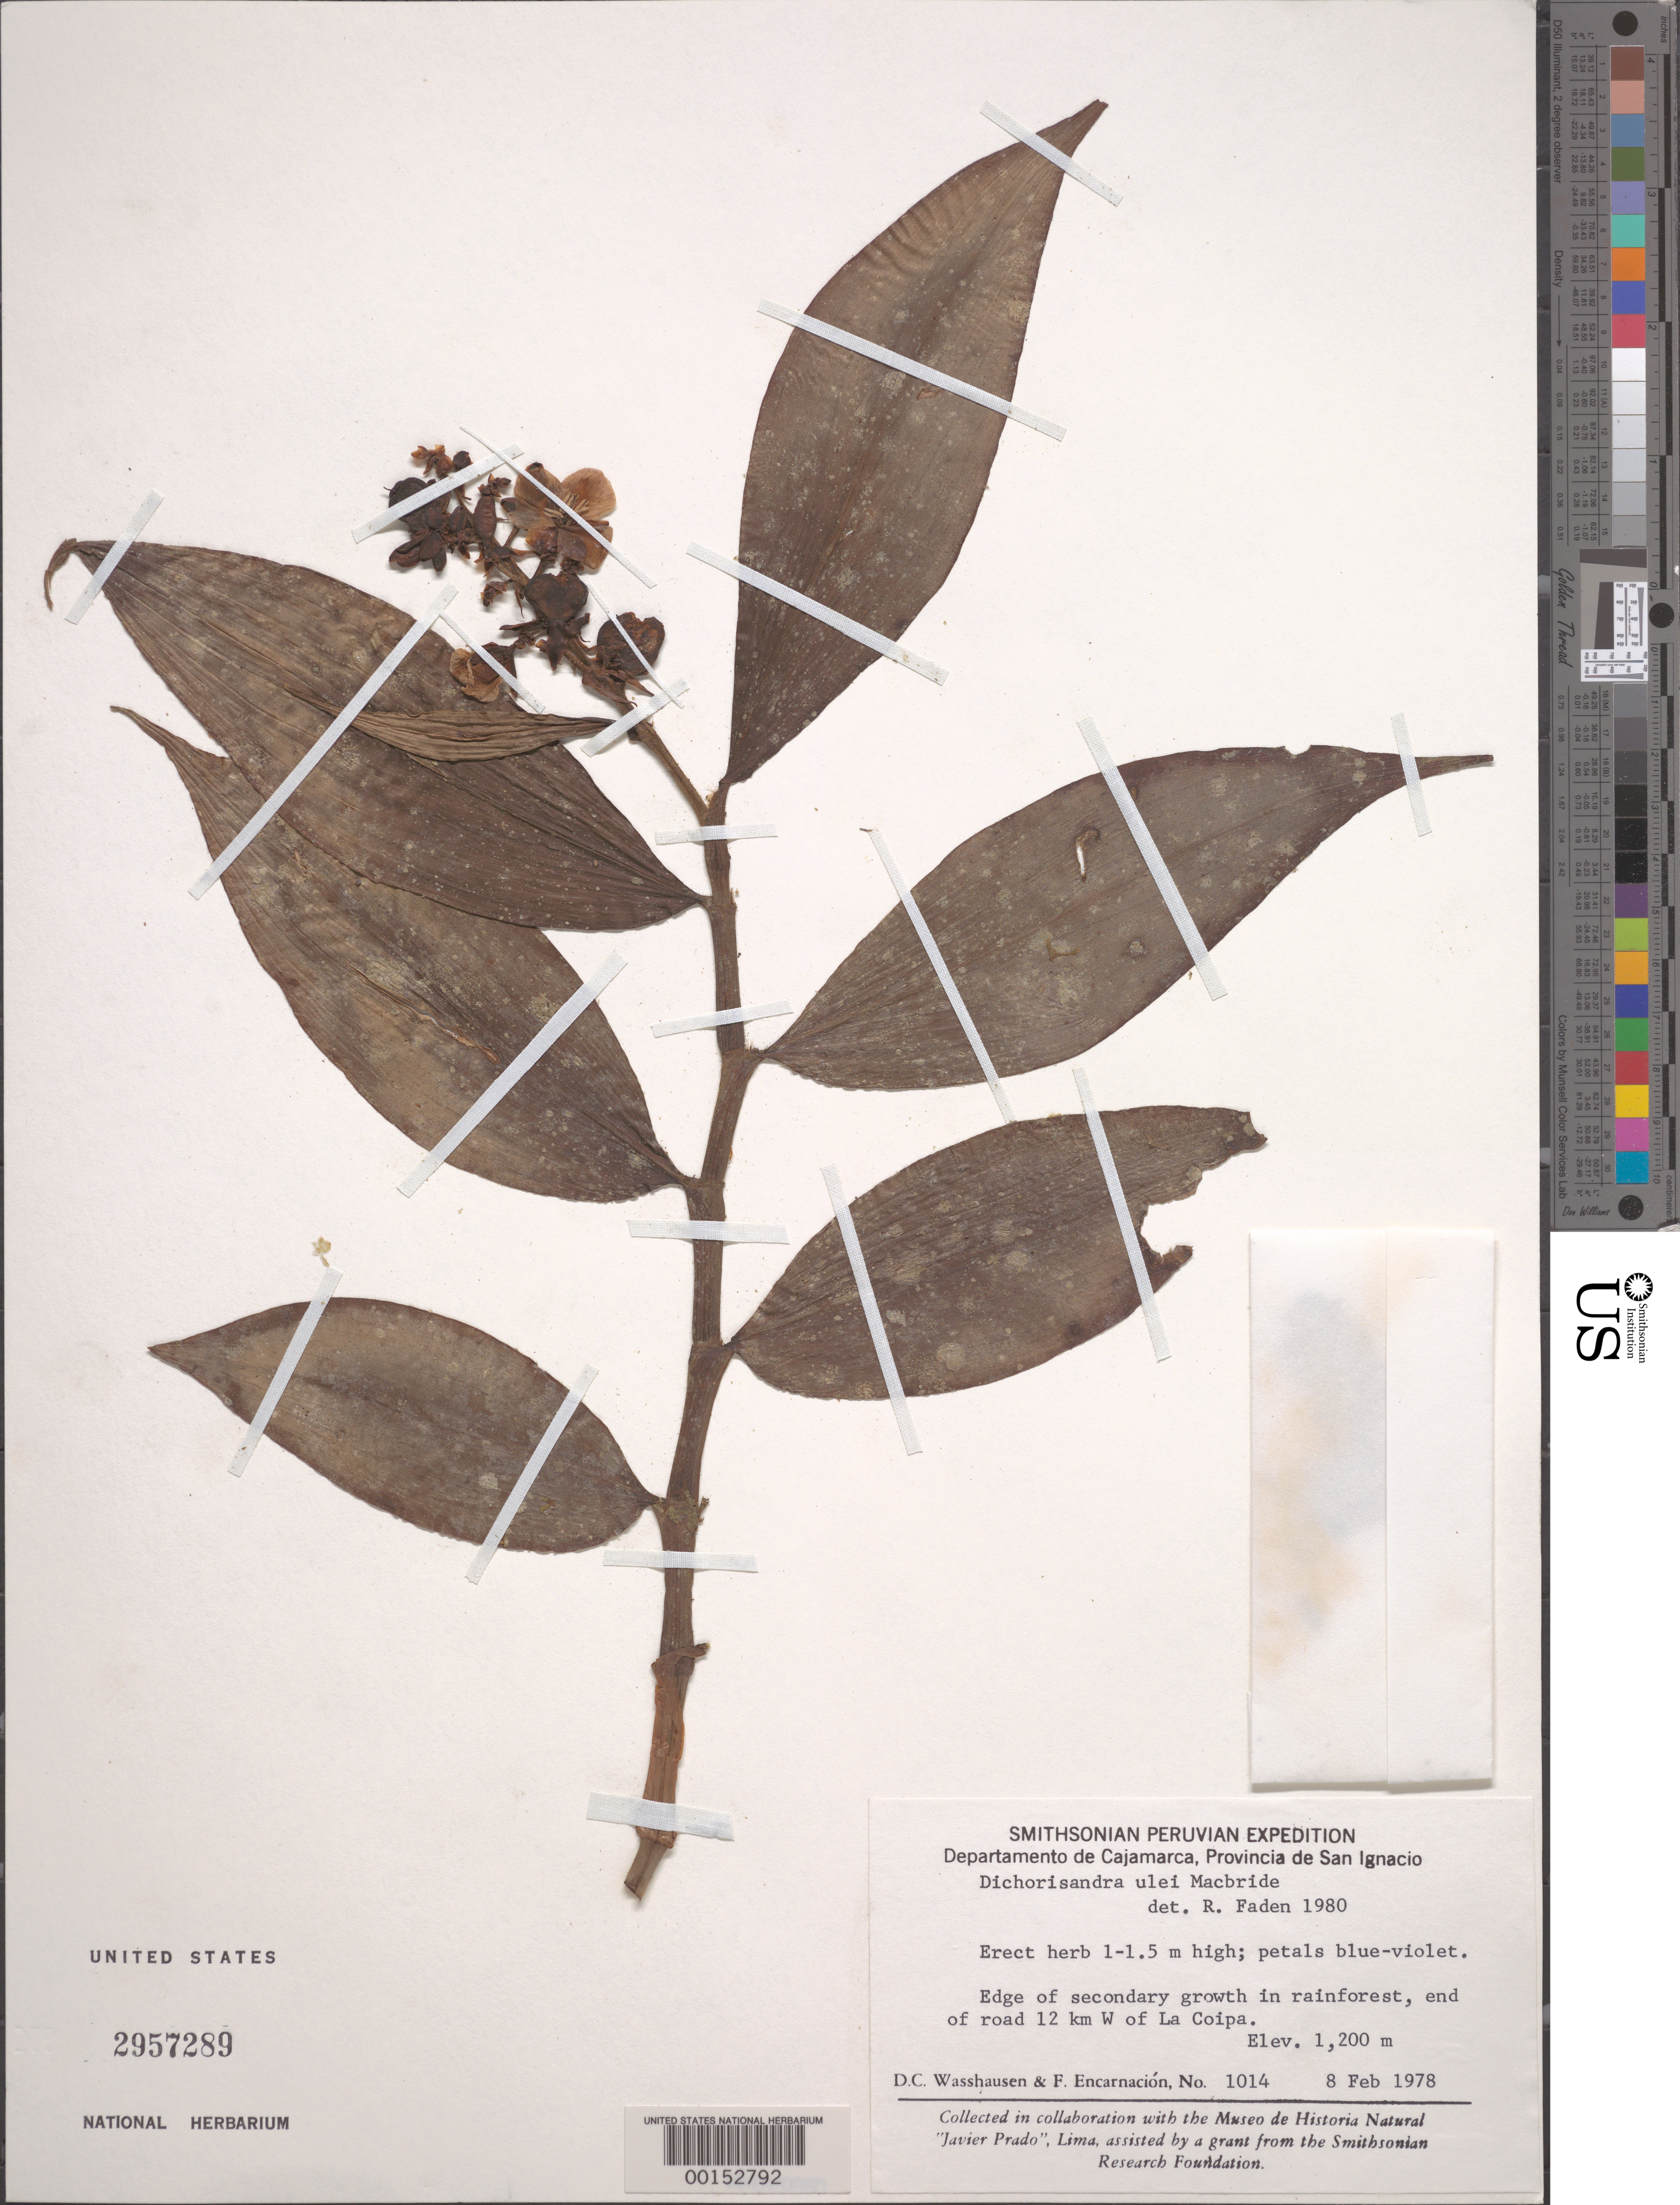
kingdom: Plantae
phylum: Tracheophyta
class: Liliopsida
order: Commelinales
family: Commelinaceae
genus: Dichorisandra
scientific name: Dichorisandra ulei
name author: J.F. Macbr.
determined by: Faden, Robert B., (US), Smithsonian Institution - National Museum of Natural History (UNITED STATES)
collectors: D. C. Wasshausen & F. Encarnación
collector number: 1014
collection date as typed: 08 Feb 1978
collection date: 1978-02-08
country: Peru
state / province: Cajamarca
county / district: San Ignacio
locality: W of La Coipa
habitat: Secondary growth in rainforest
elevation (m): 1200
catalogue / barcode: US 2957289